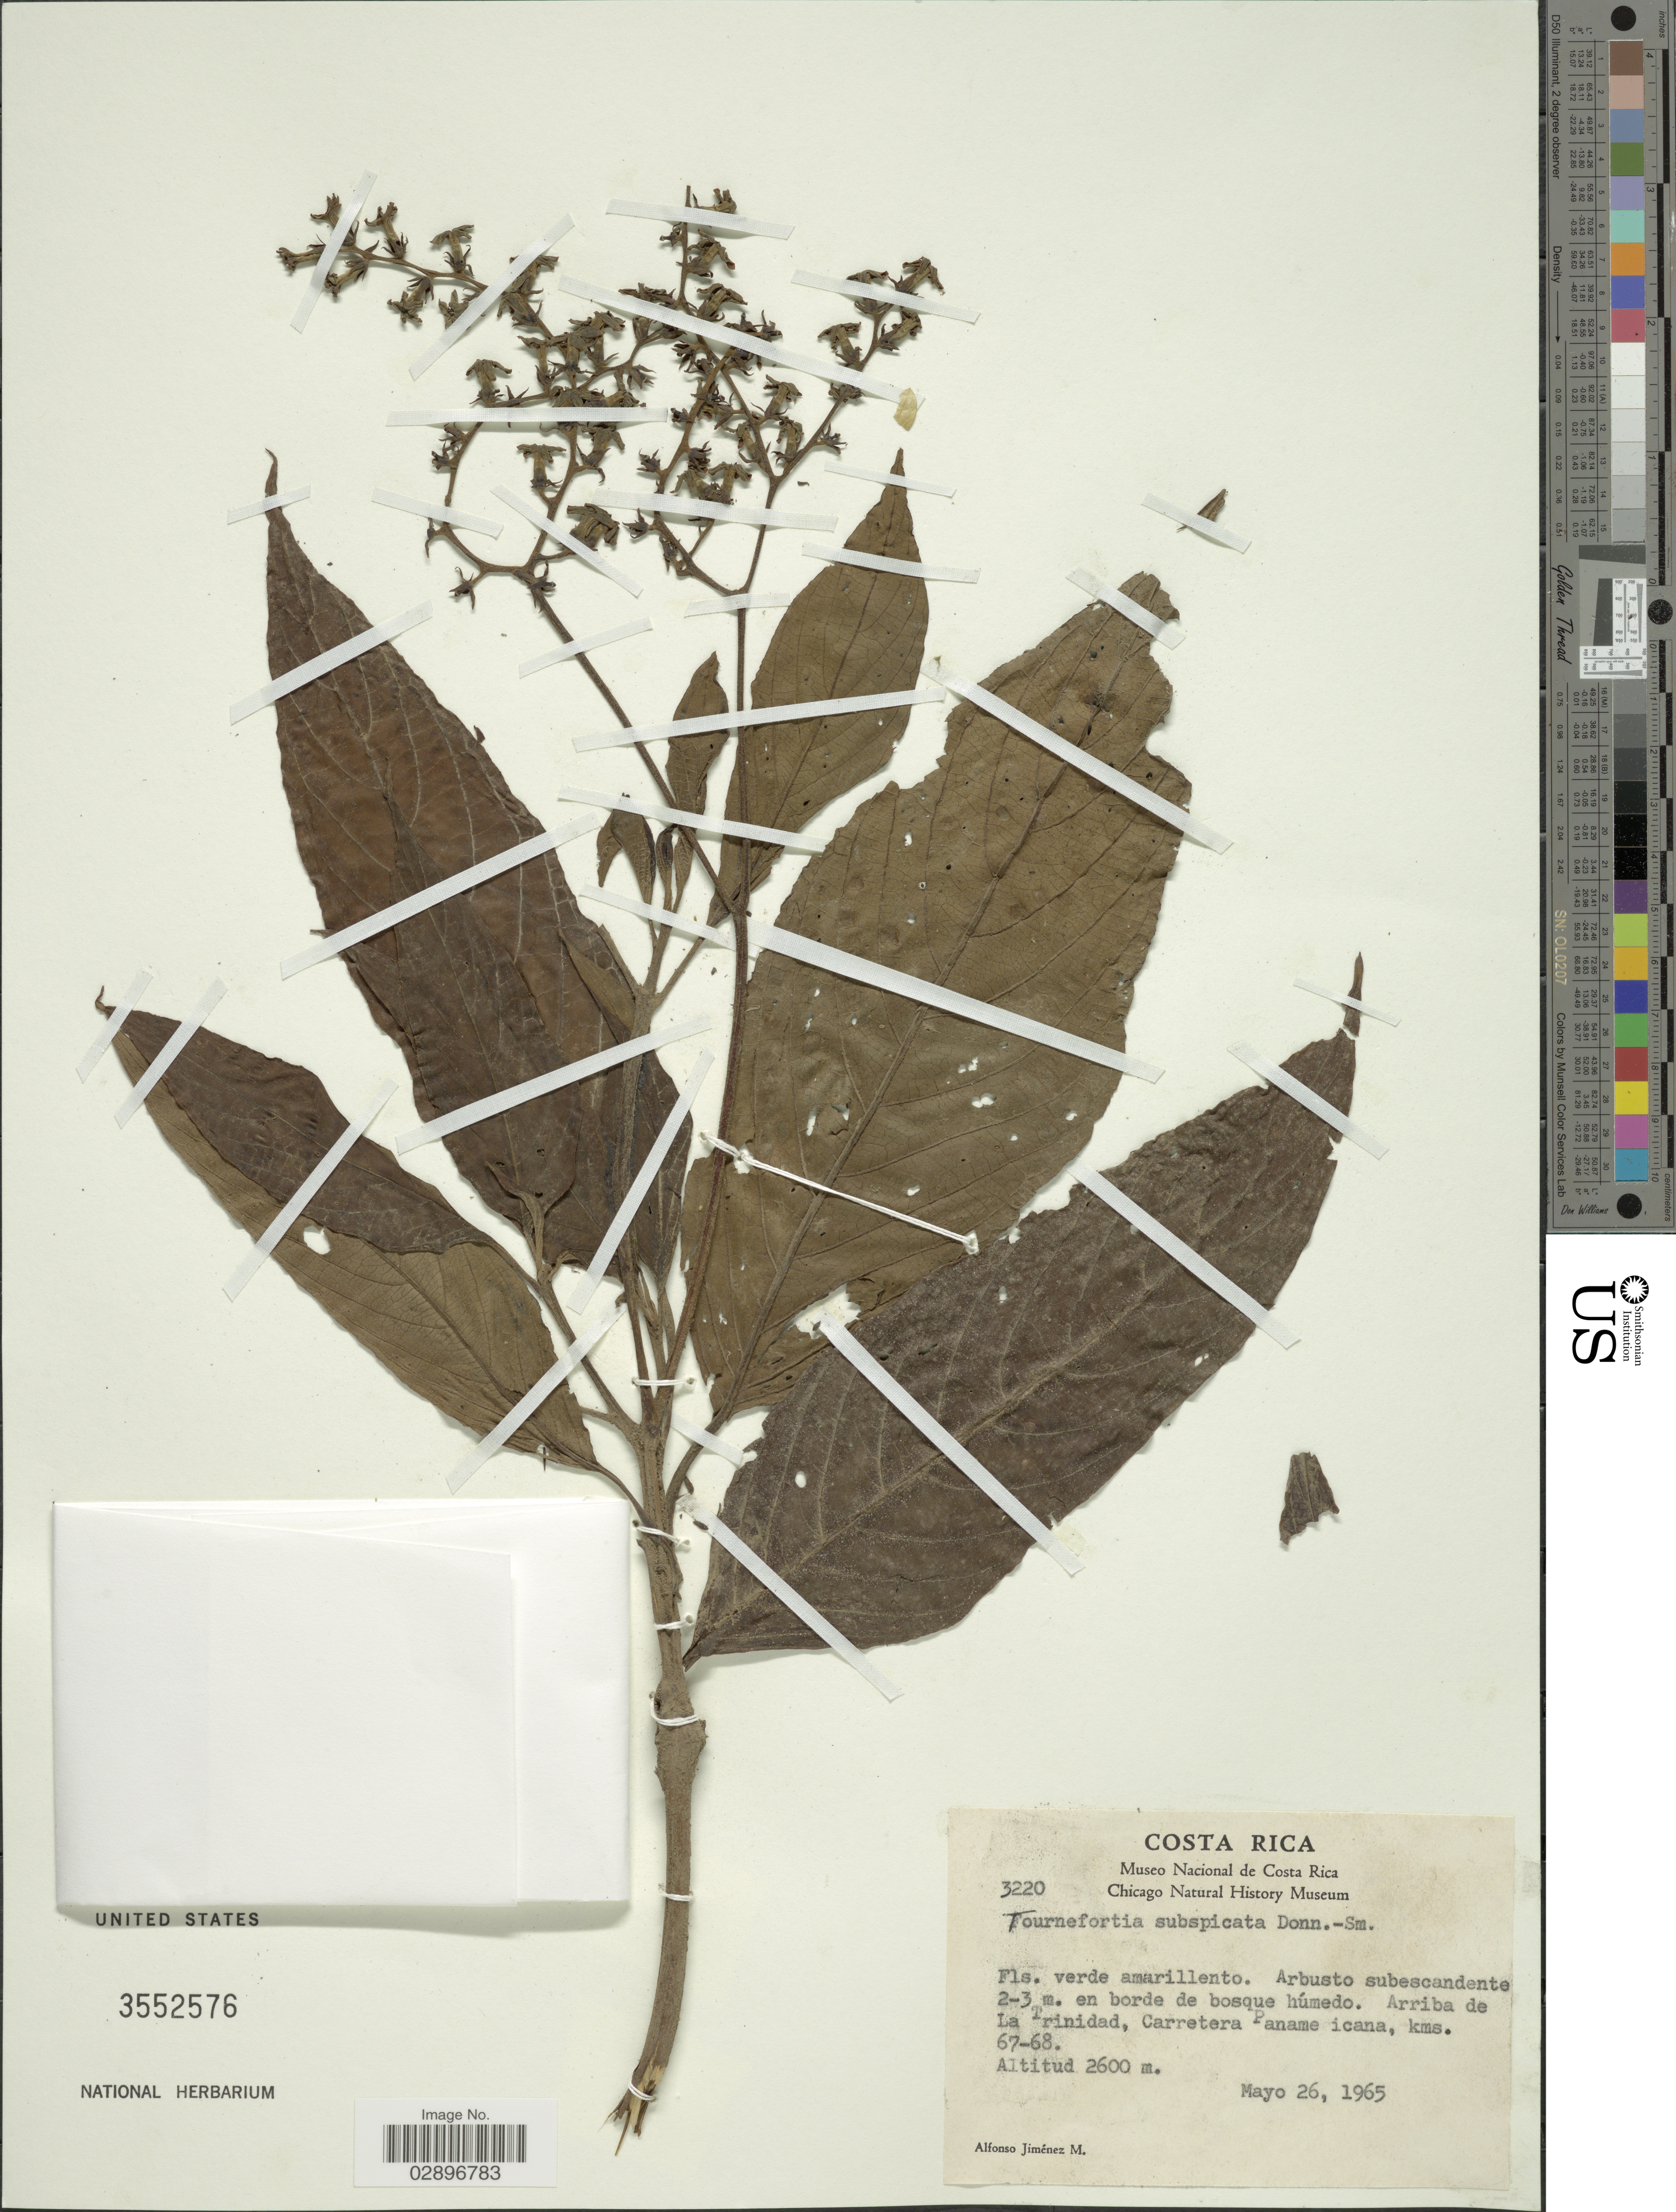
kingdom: Plantae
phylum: Tracheophyta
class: Magnoliopsida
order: Boraginales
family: Heliotropiaceae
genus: Tournefortia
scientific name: Tournefortia subspicata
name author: Donn. Sm.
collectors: A. Jimenez M.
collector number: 3220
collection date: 1965-05-26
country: Costa Rica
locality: Arriba de La Trinidad, Carretera Paname icana, kms. 67-68.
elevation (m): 2600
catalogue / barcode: US 3552576